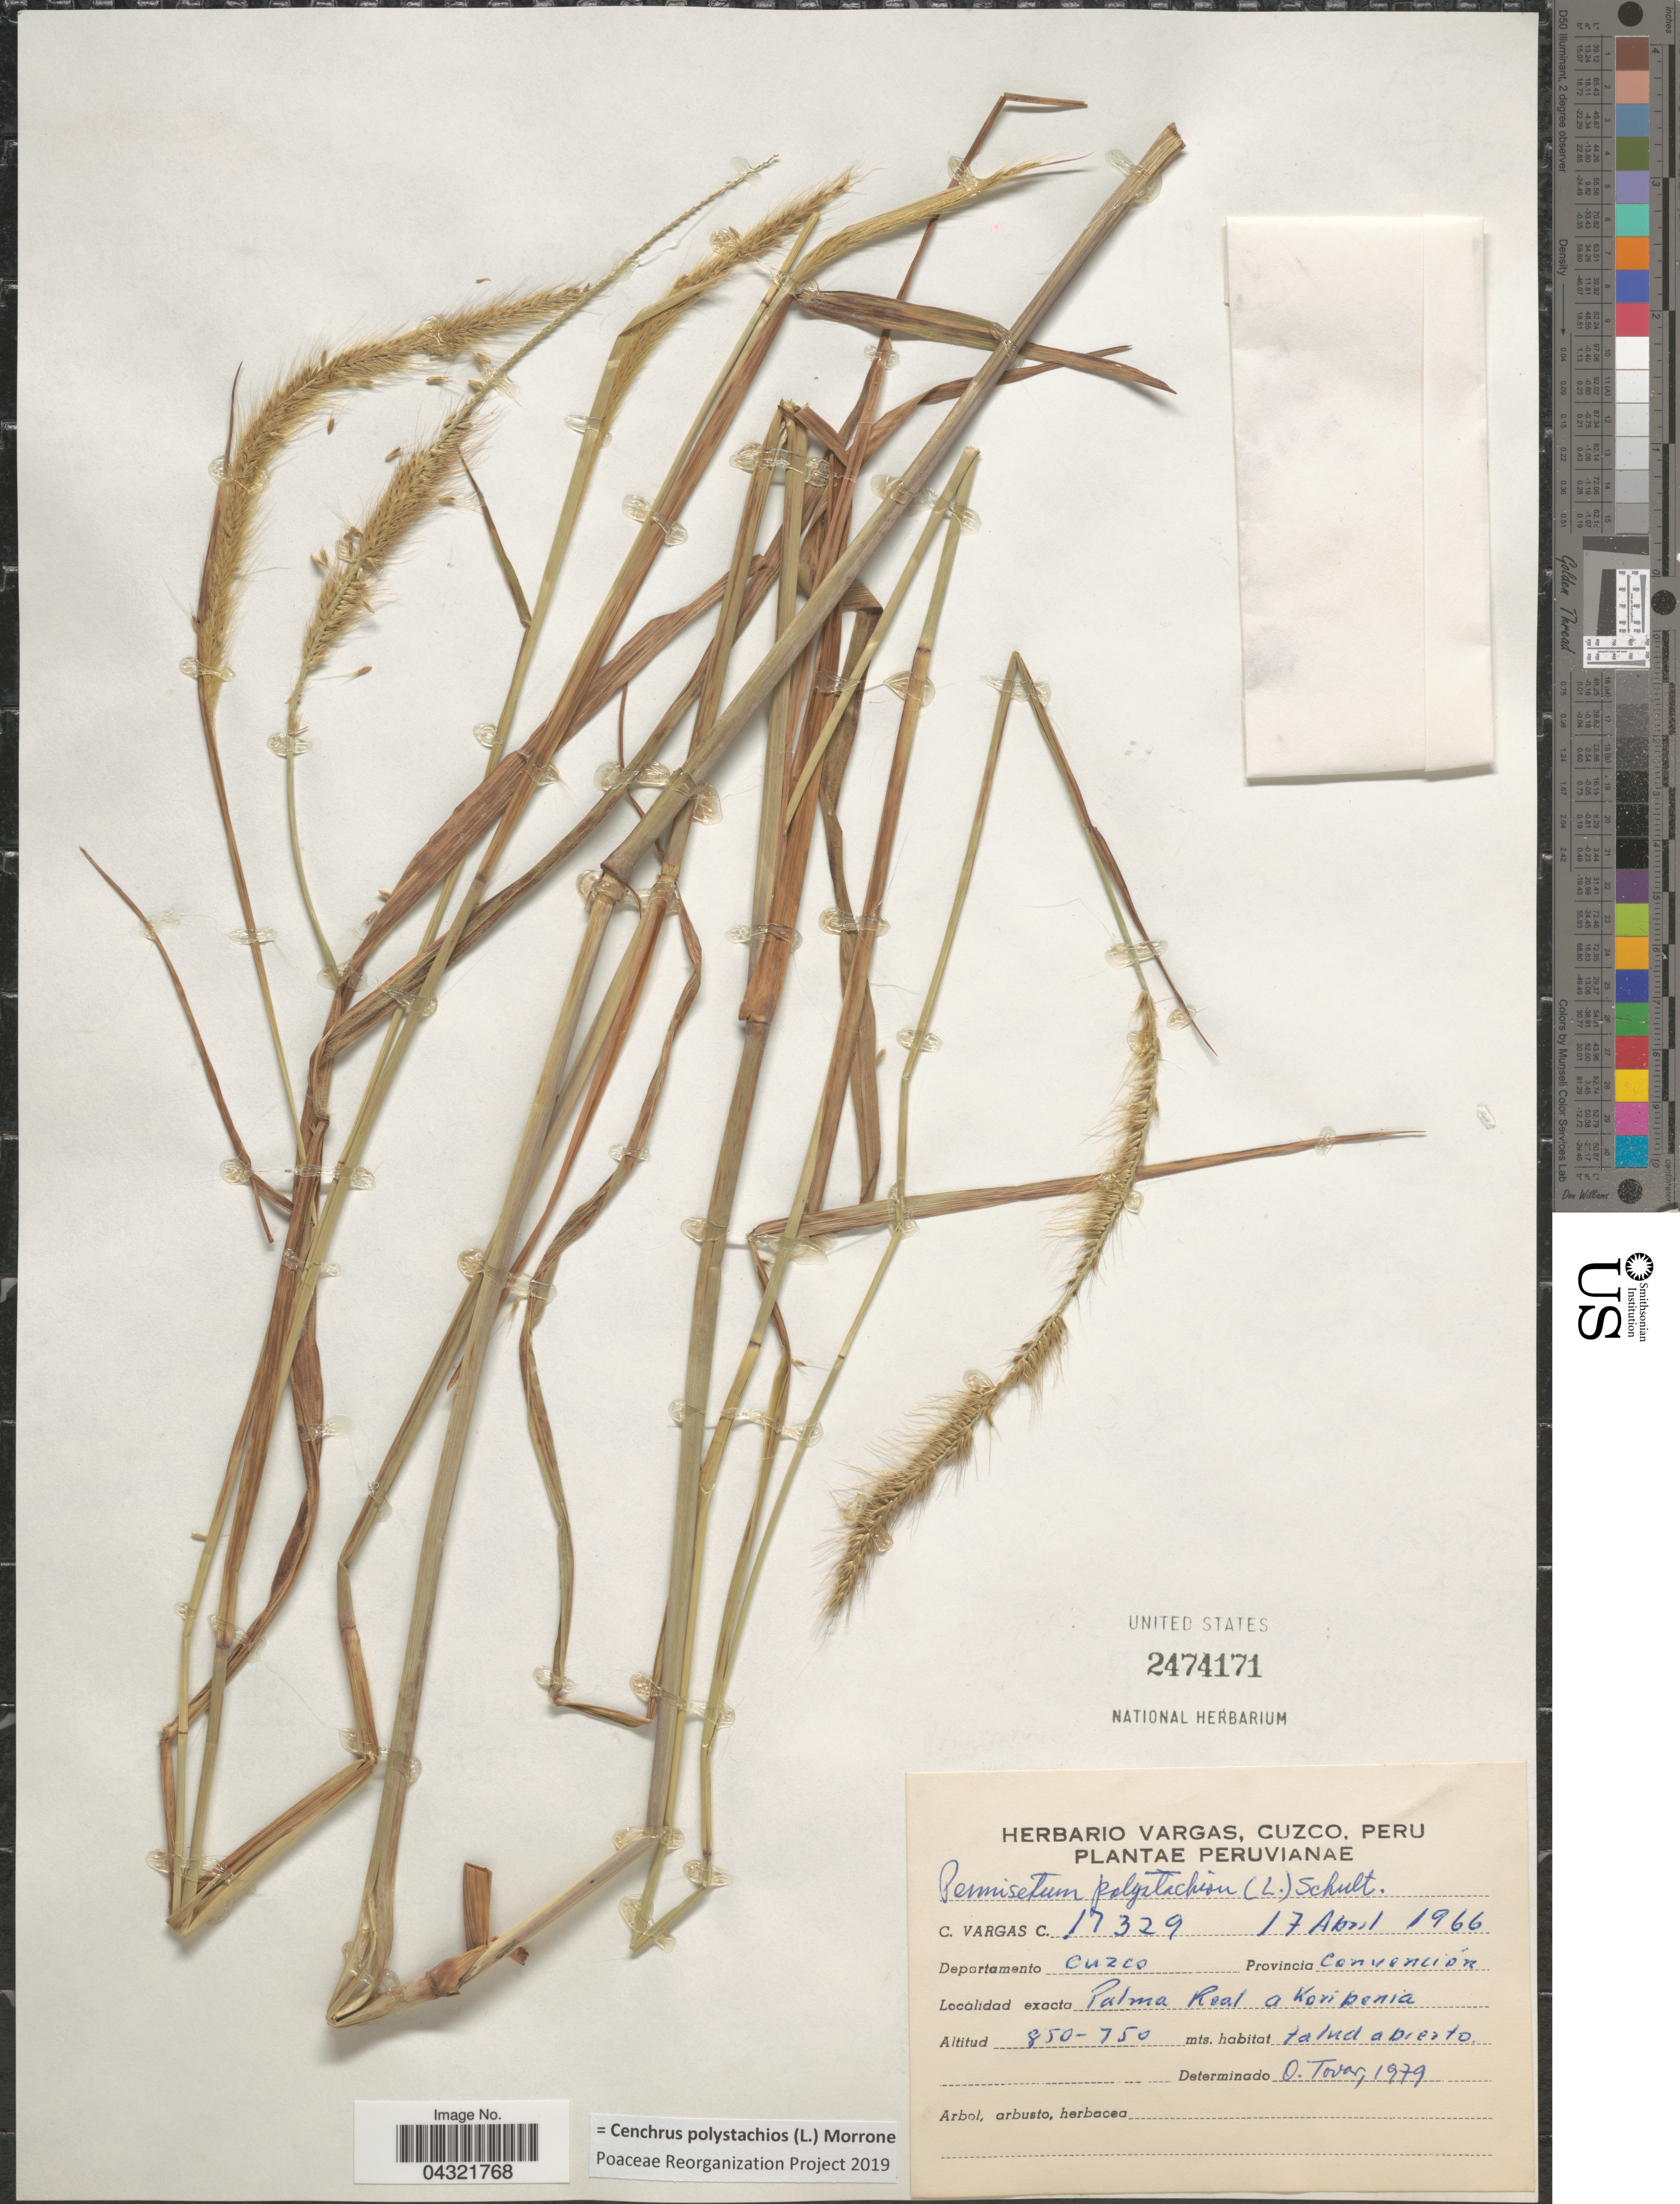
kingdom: Plantae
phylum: Tracheophyta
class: Liliopsida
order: Poales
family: Poaceae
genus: Cenchrus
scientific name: Cenchrus polystachios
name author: (L.) Morrone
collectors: C. Vargas Calderón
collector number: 17329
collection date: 1966-04-17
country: Peru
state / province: Cusco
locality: Peruvianae. Departamento Cuzco. Provincia Convención. Palma Real o Koripenia.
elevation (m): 750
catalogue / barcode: US 2474171